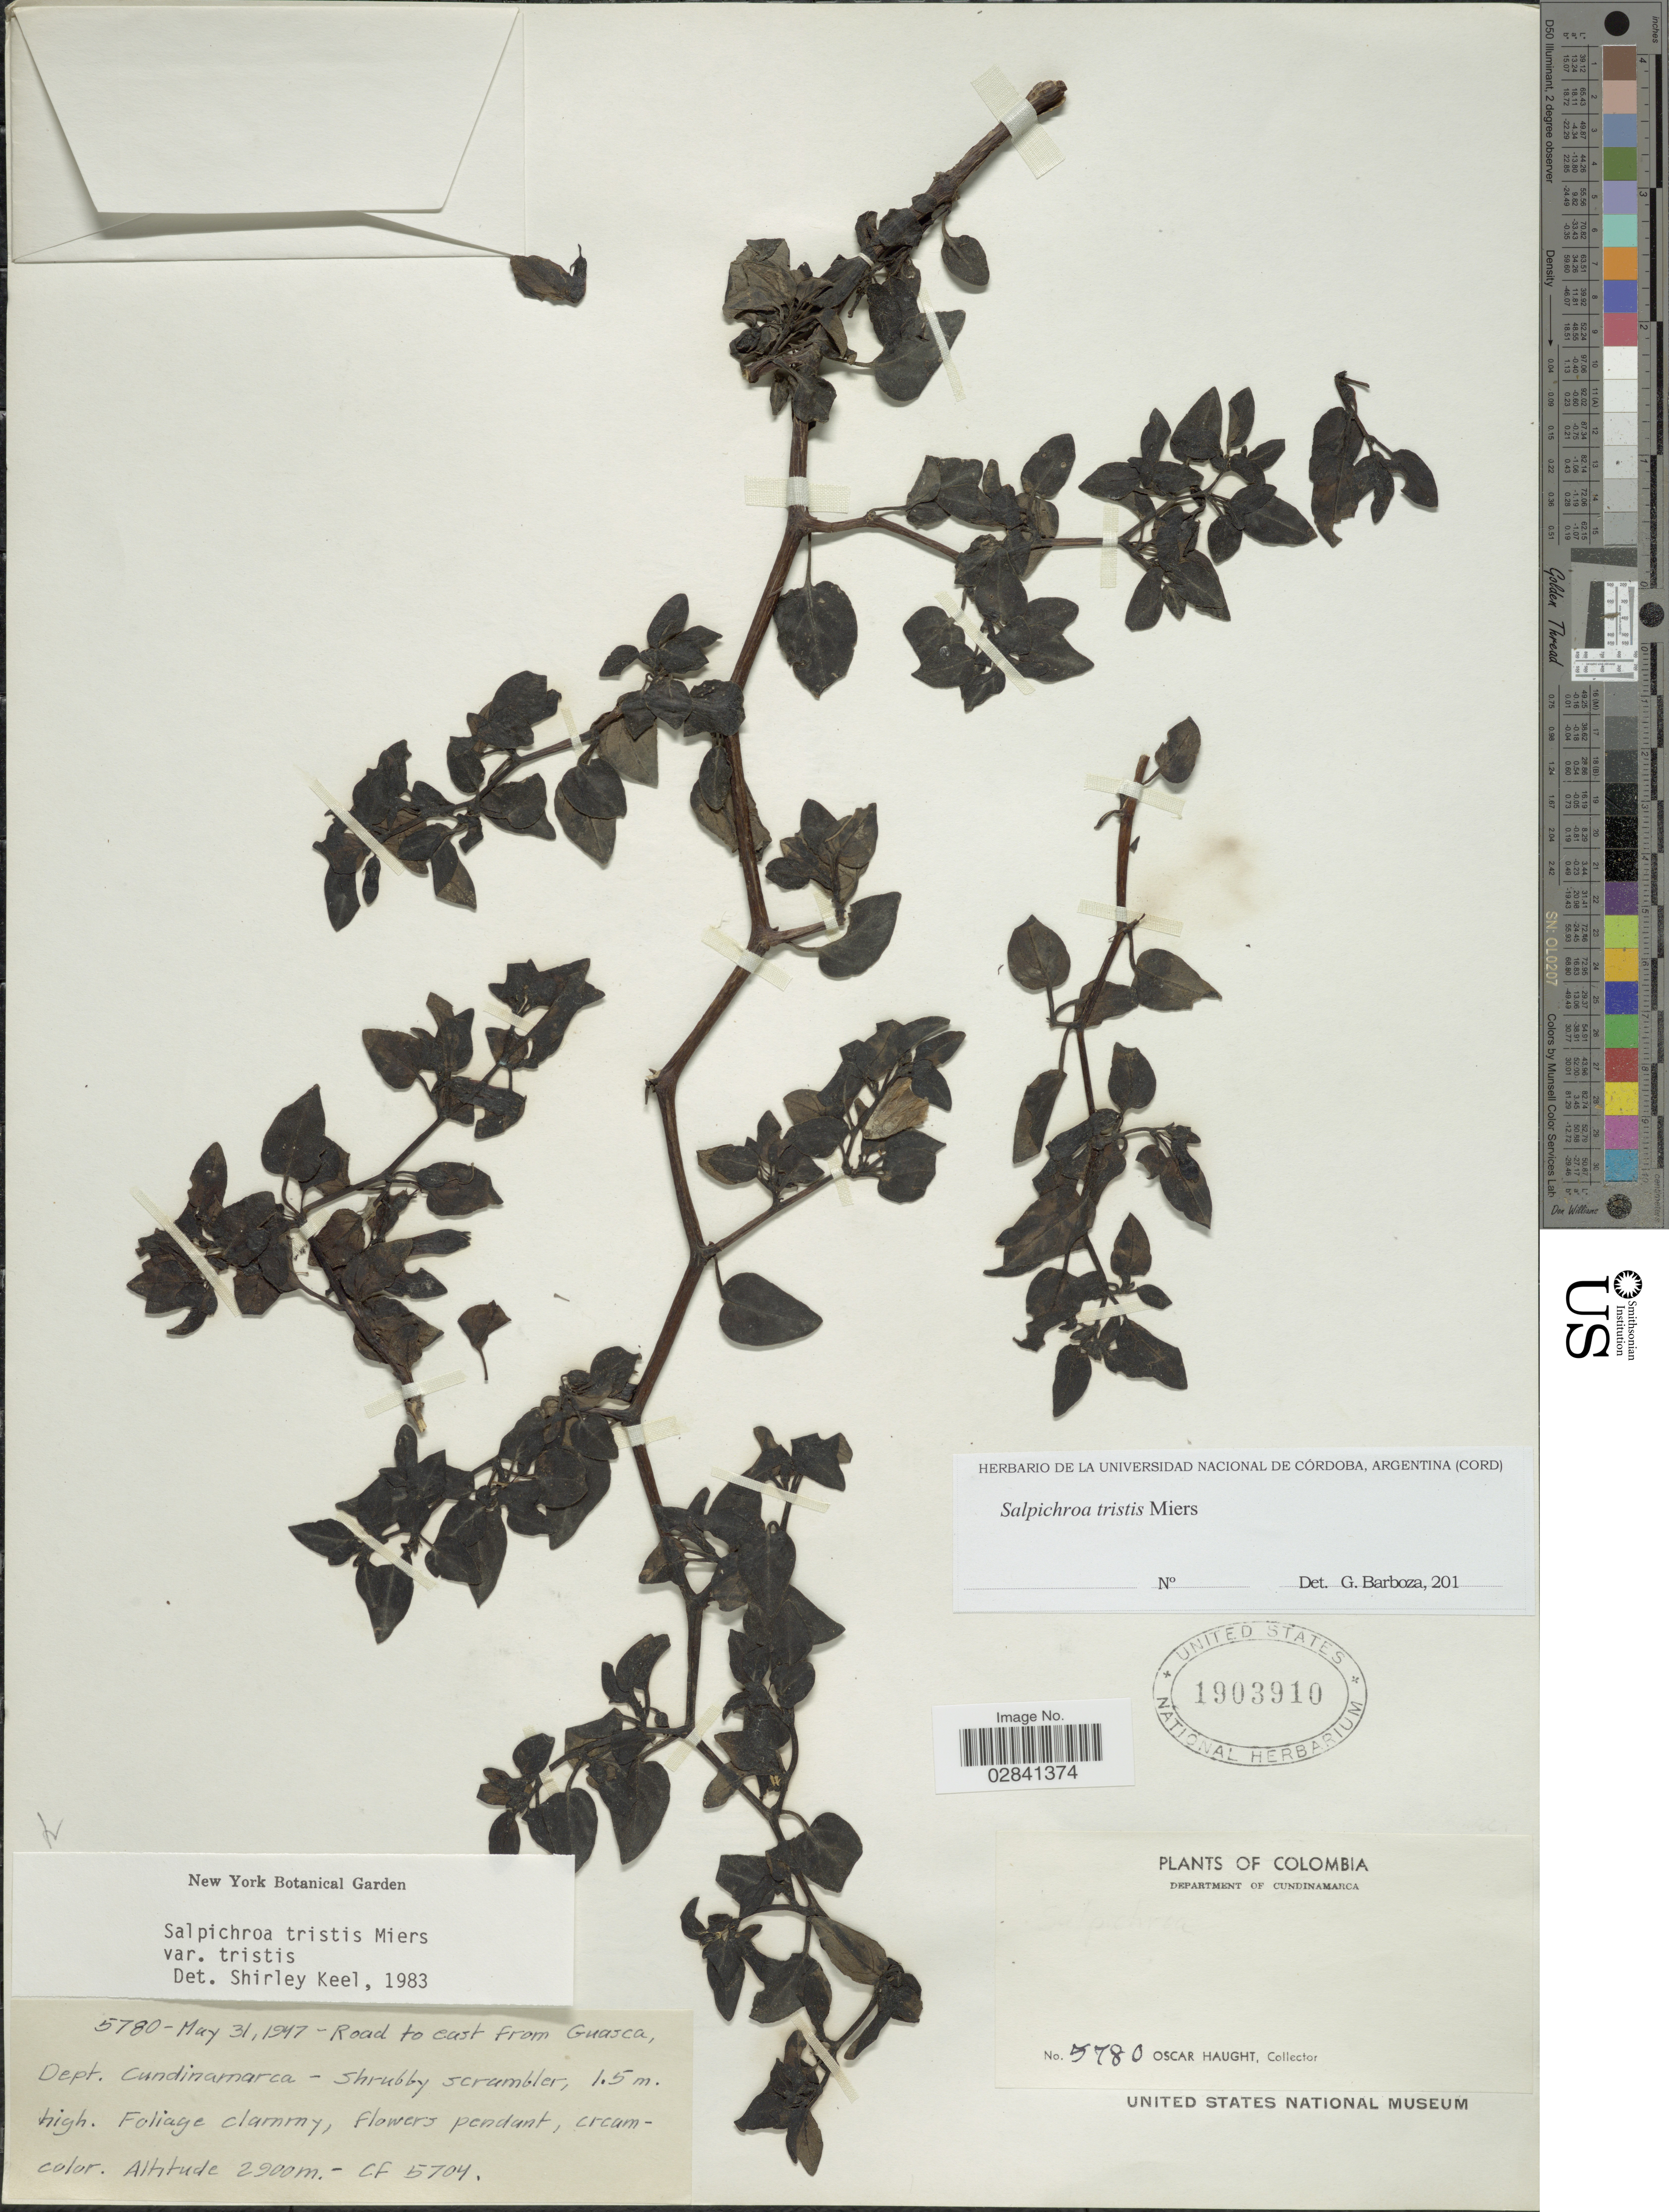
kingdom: Plantae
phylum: Tracheophyta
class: Magnoliopsida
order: Solanales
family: Solanaceae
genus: Salpichroa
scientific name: Salpichroa tristis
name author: Walp.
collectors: O. Haught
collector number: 5780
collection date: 1947-05-31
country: Colombia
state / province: Cundinamarca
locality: Road to east from Guasca, Dept. Cundinamarca.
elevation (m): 2900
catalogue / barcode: US 1903910